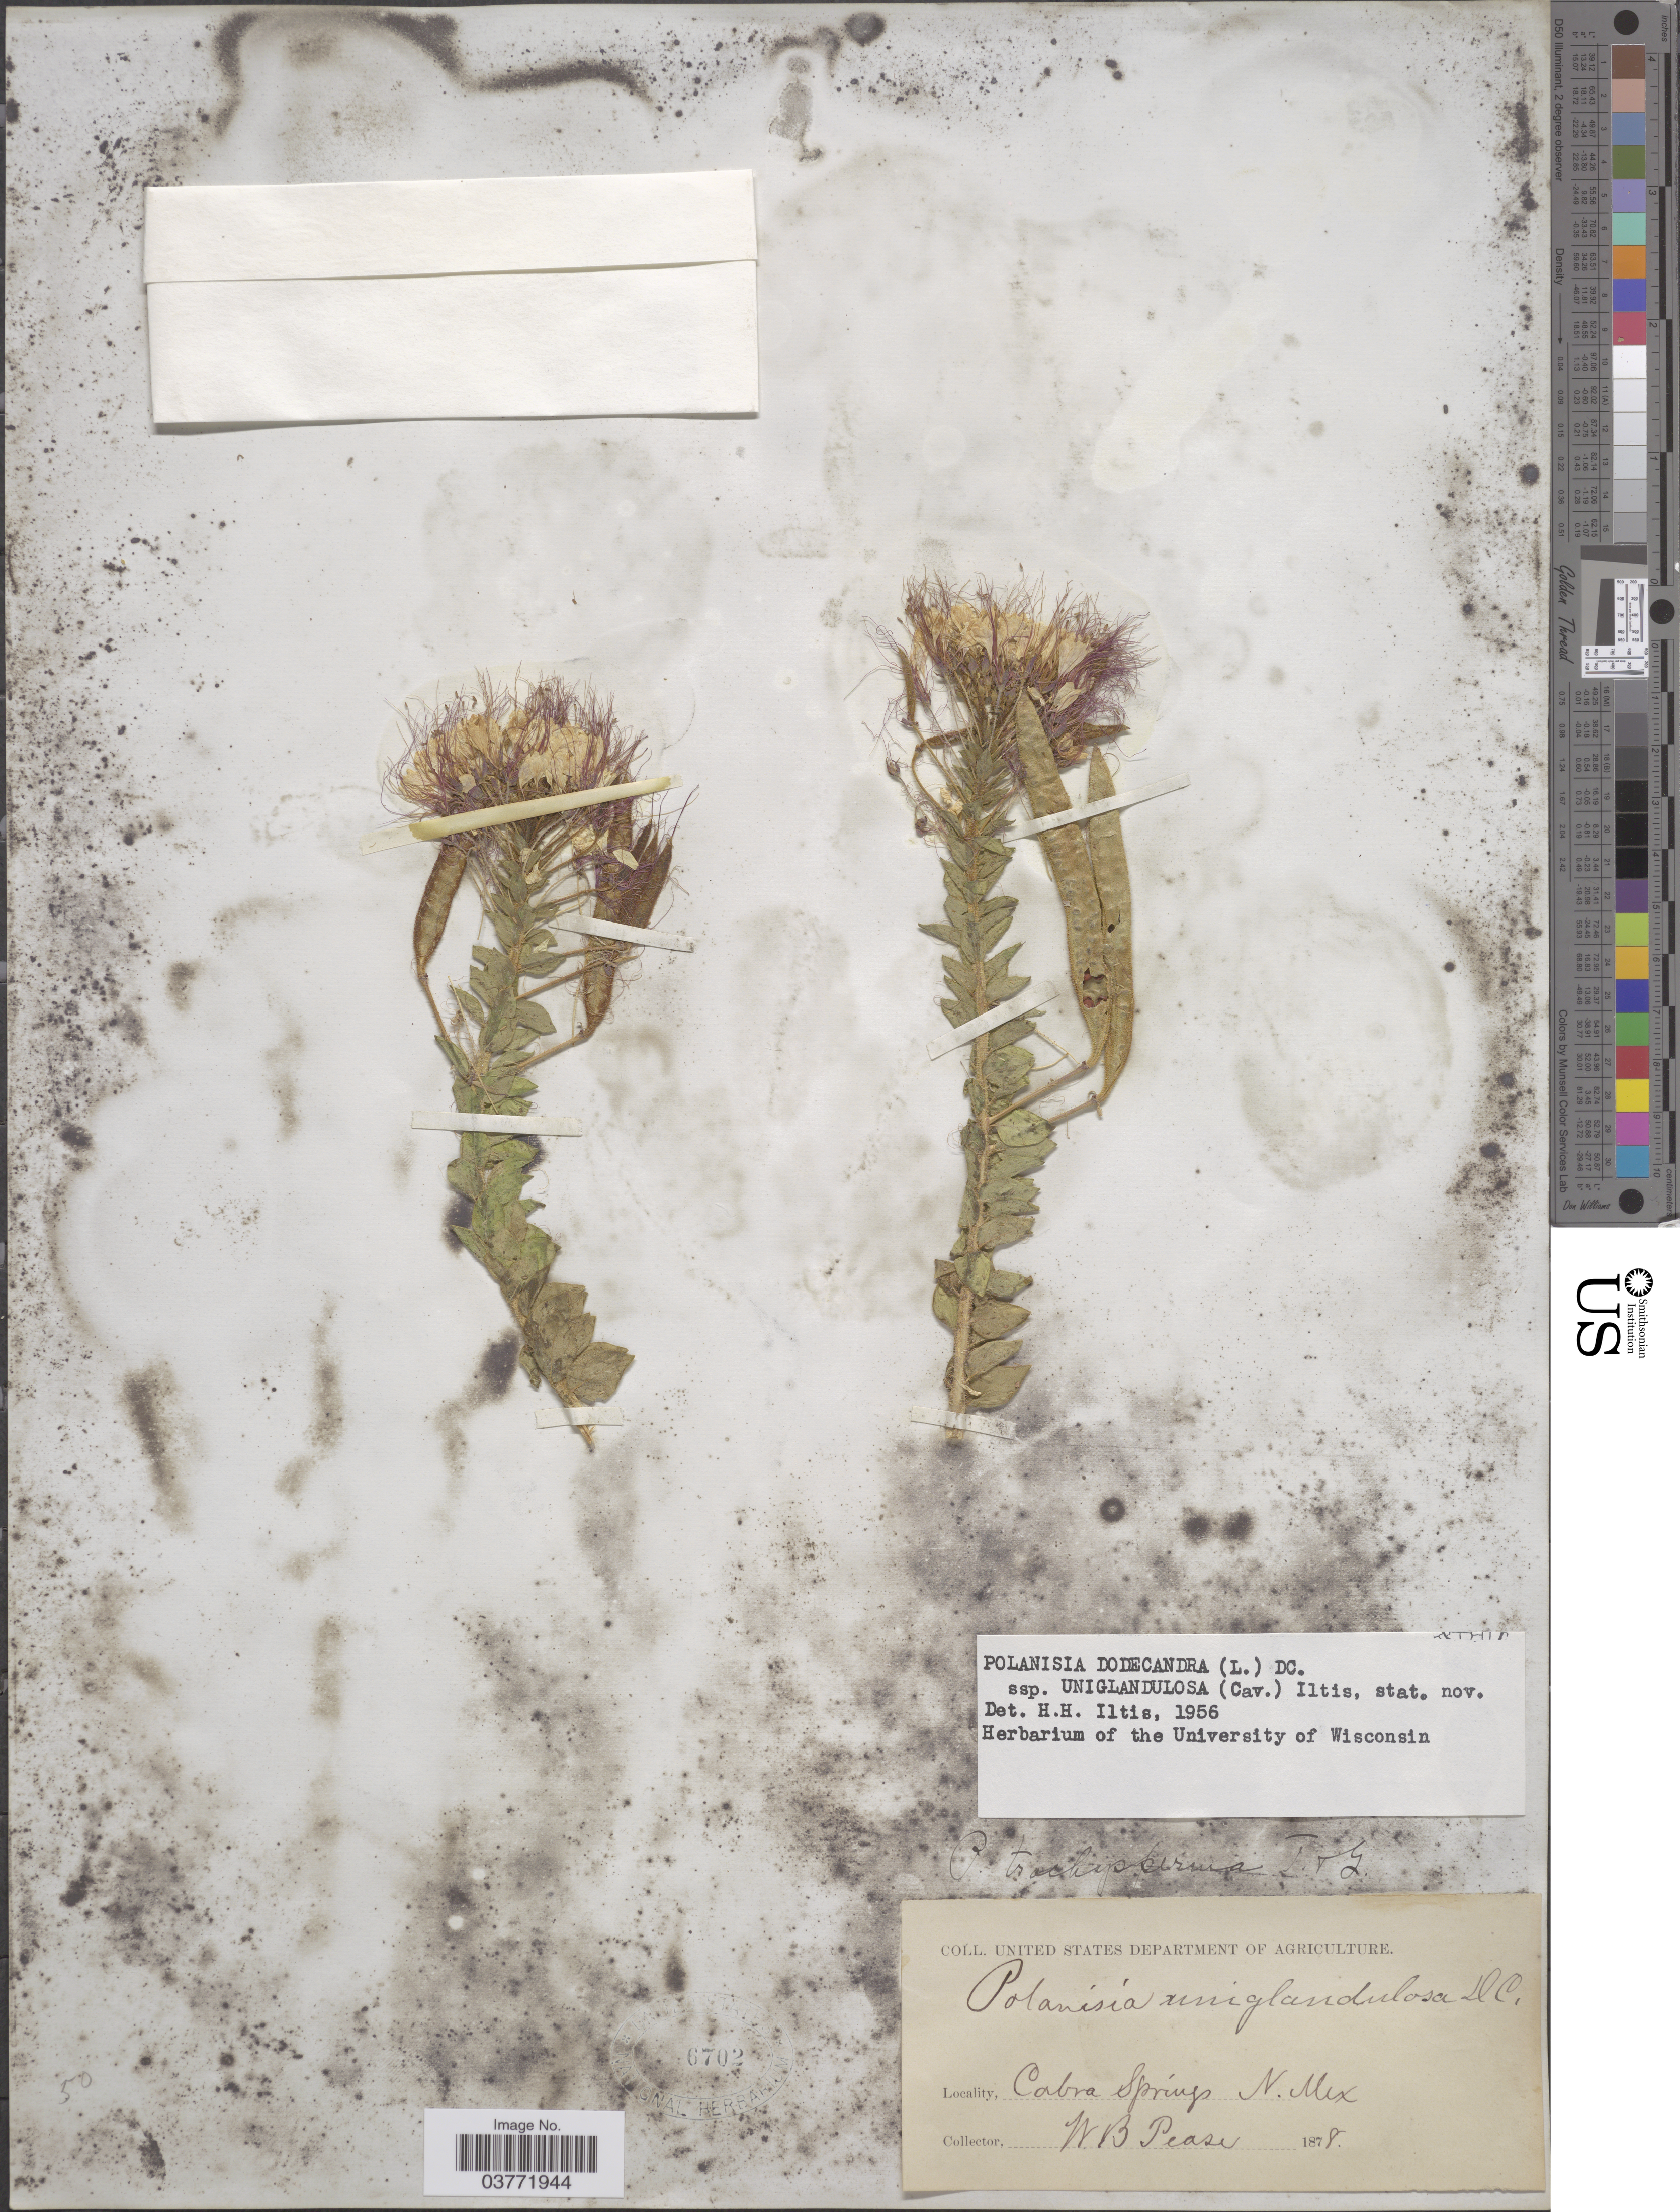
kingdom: Plantae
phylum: Tracheophyta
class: Magnoliopsida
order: Brassicales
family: Cleomaceae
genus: Polanisia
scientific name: Polanisia uniglandulosa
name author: (Cav.) DC.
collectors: W. Pease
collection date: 1878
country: United States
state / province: New Mexico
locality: Cabra Springs.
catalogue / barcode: US 6702